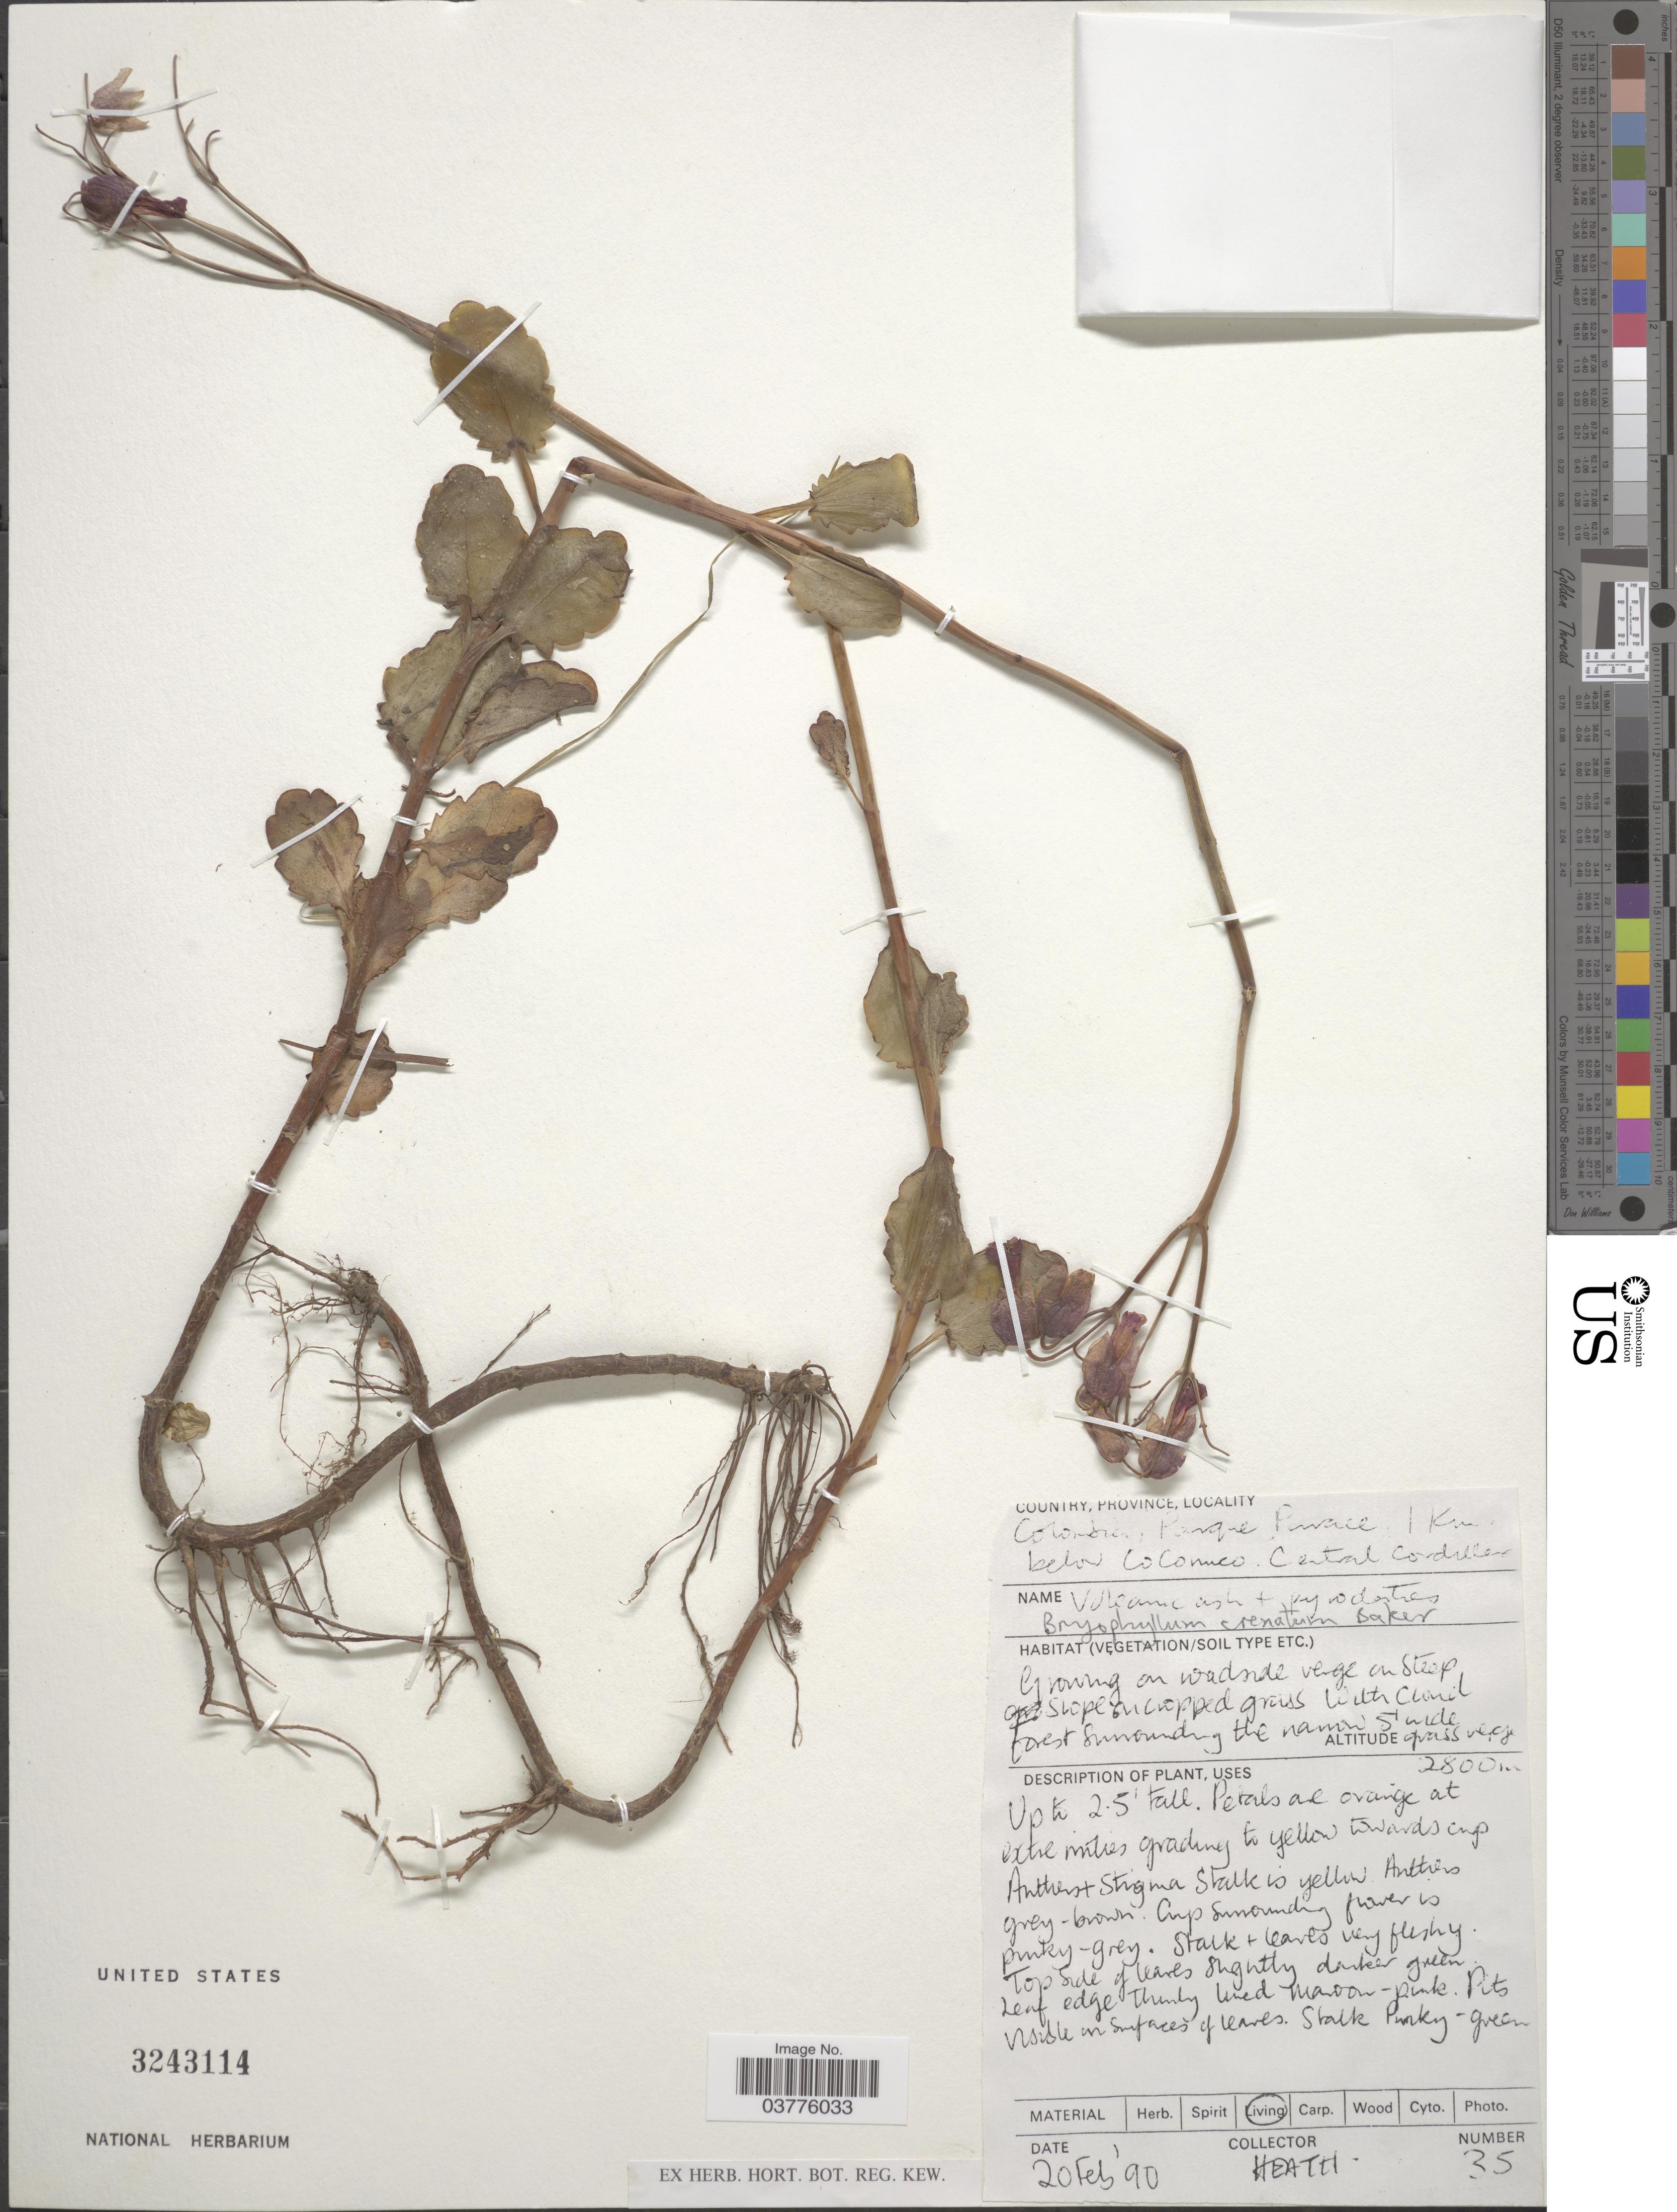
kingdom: Plantae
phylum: Tracheophyta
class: Magnoliopsida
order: Saxifragales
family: Crassulaceae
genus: Kalanchoe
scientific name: Kalanchoe laxiflora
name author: Baker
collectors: Heath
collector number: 35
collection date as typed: Transcribed d/m/y: 20/2/90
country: Colombia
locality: Parque Purace. 1 Km. below Coconuco. Central Cordillera.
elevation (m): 2800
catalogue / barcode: US 3243114